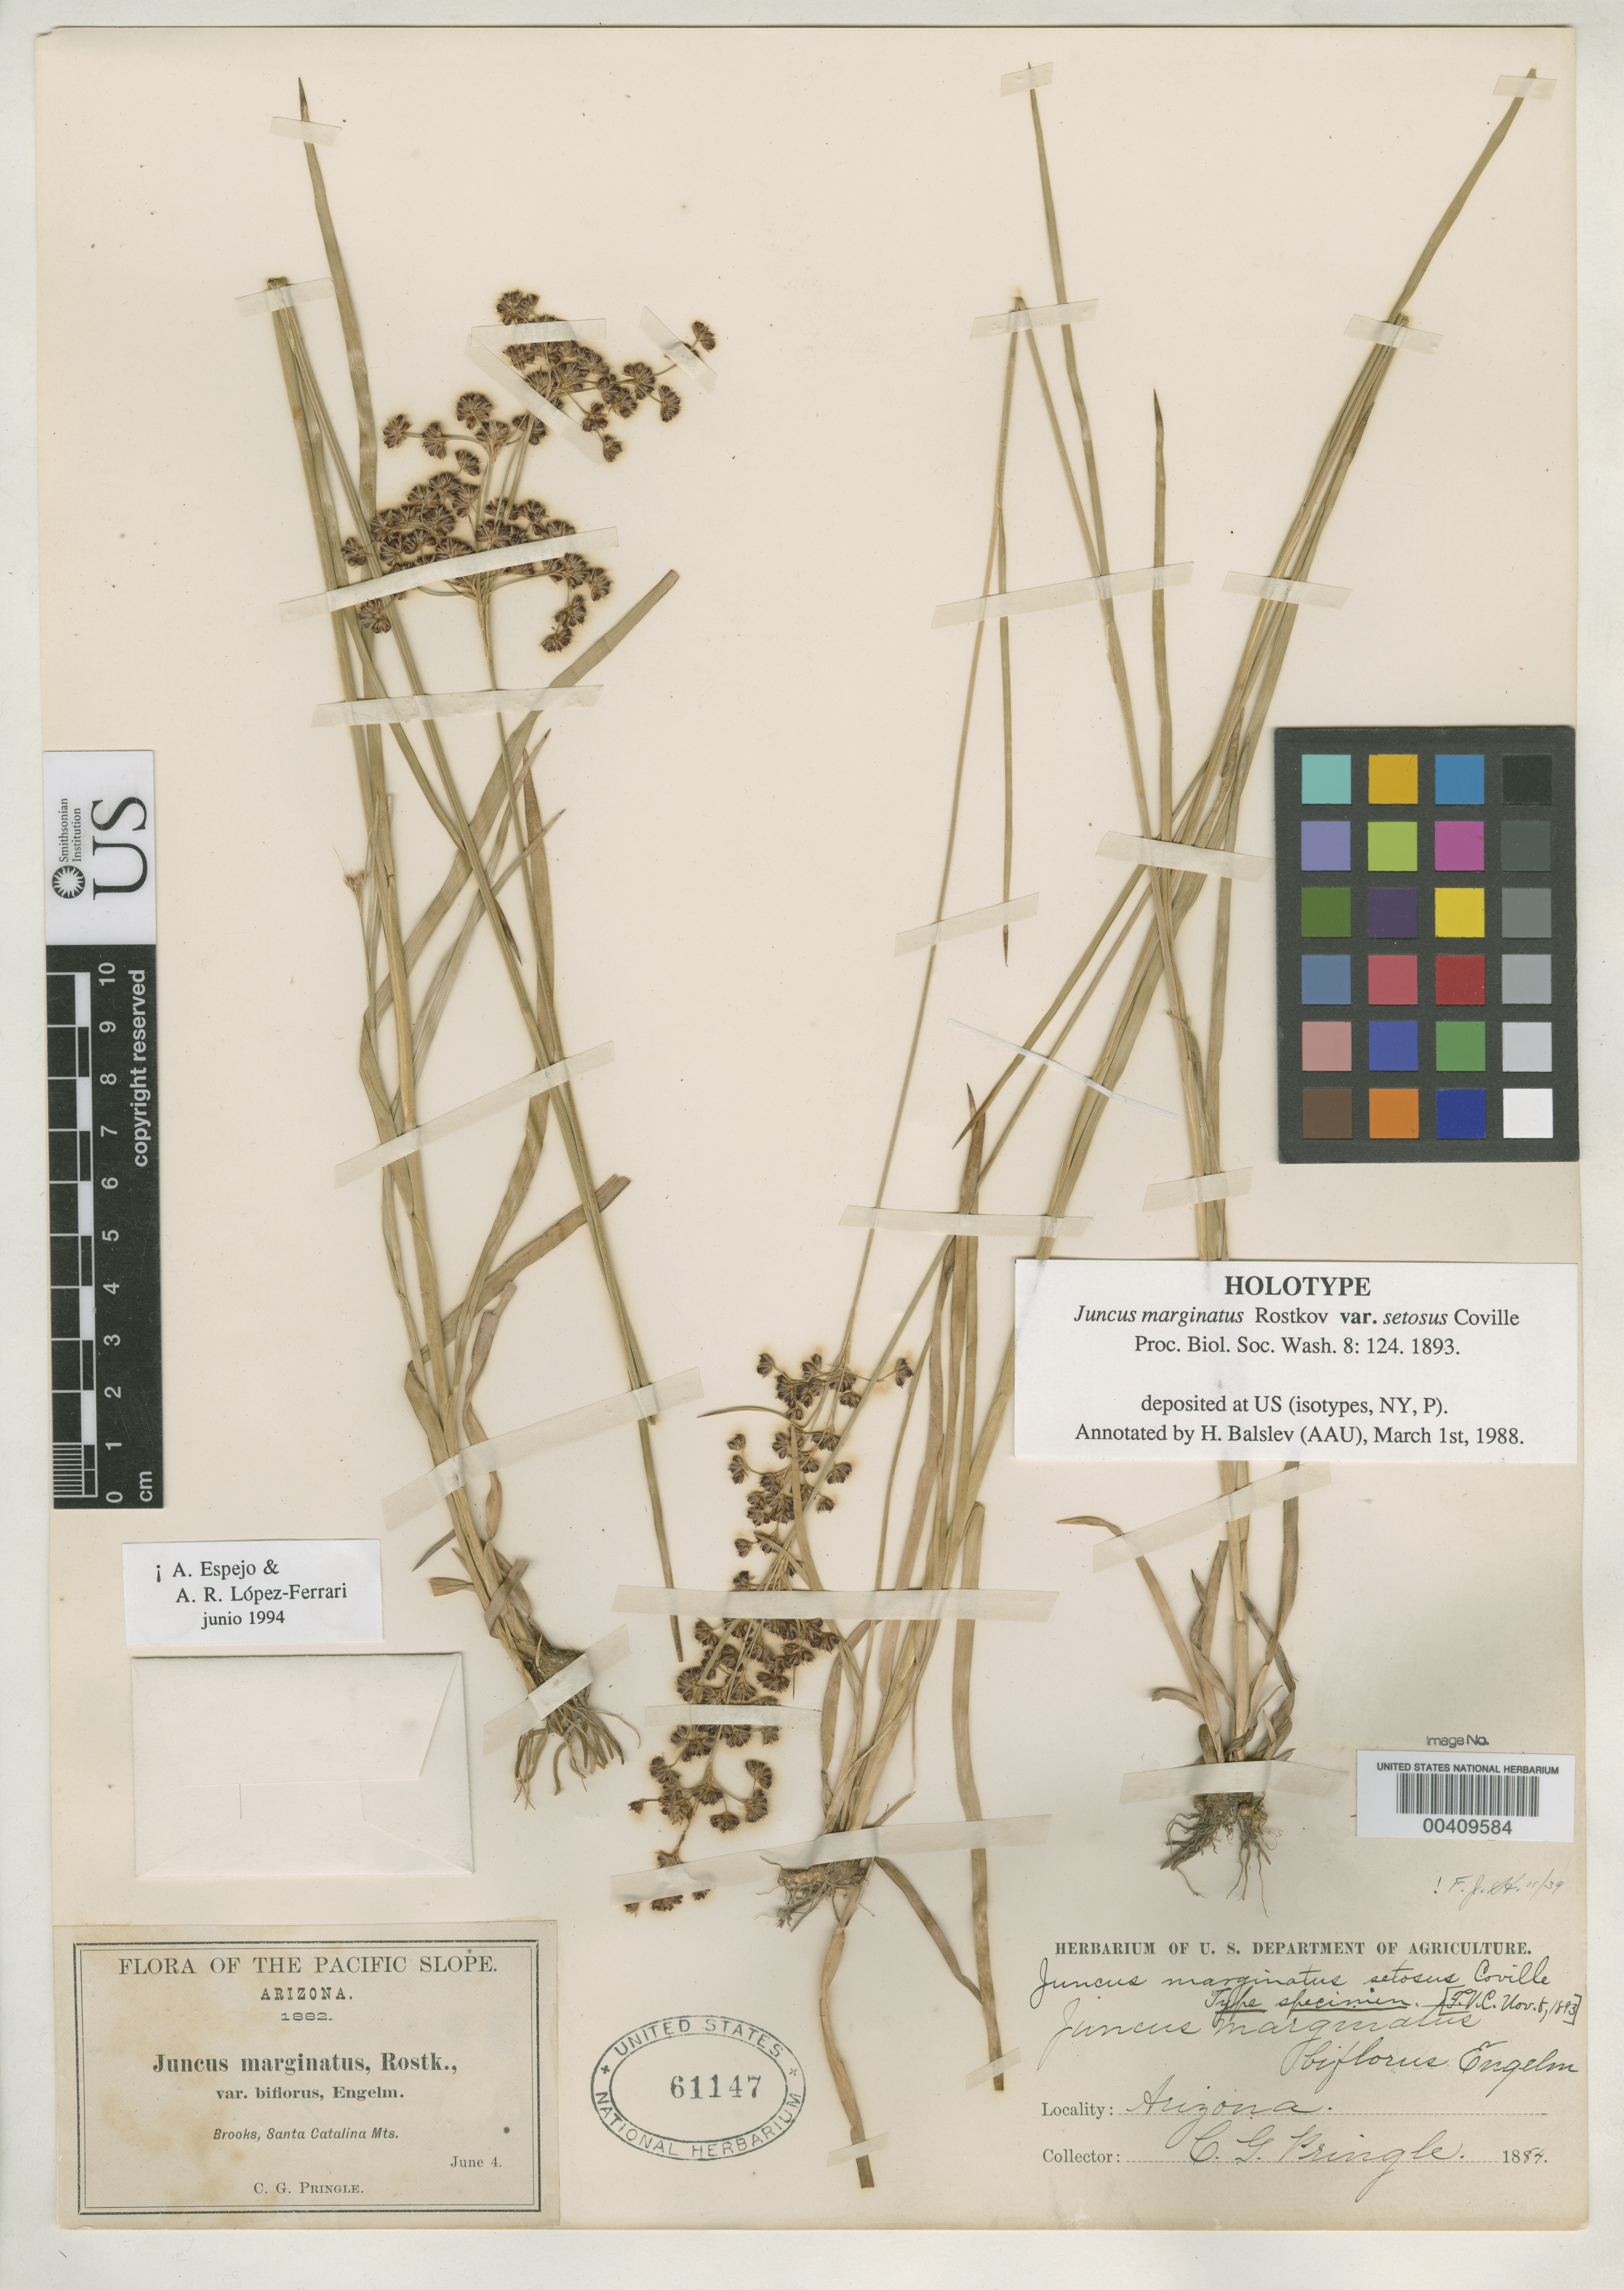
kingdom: Plantae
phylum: Tracheophyta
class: Liliopsida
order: Poales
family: Juncaceae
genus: Juncus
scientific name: Juncus marginatus var. setosus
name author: Coville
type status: Holotype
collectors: C. G. Pringle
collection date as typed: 04 Jun 1882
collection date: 1882-06-04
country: United States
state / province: Arizona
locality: Santa Catalina Mountains.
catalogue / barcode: US 61147